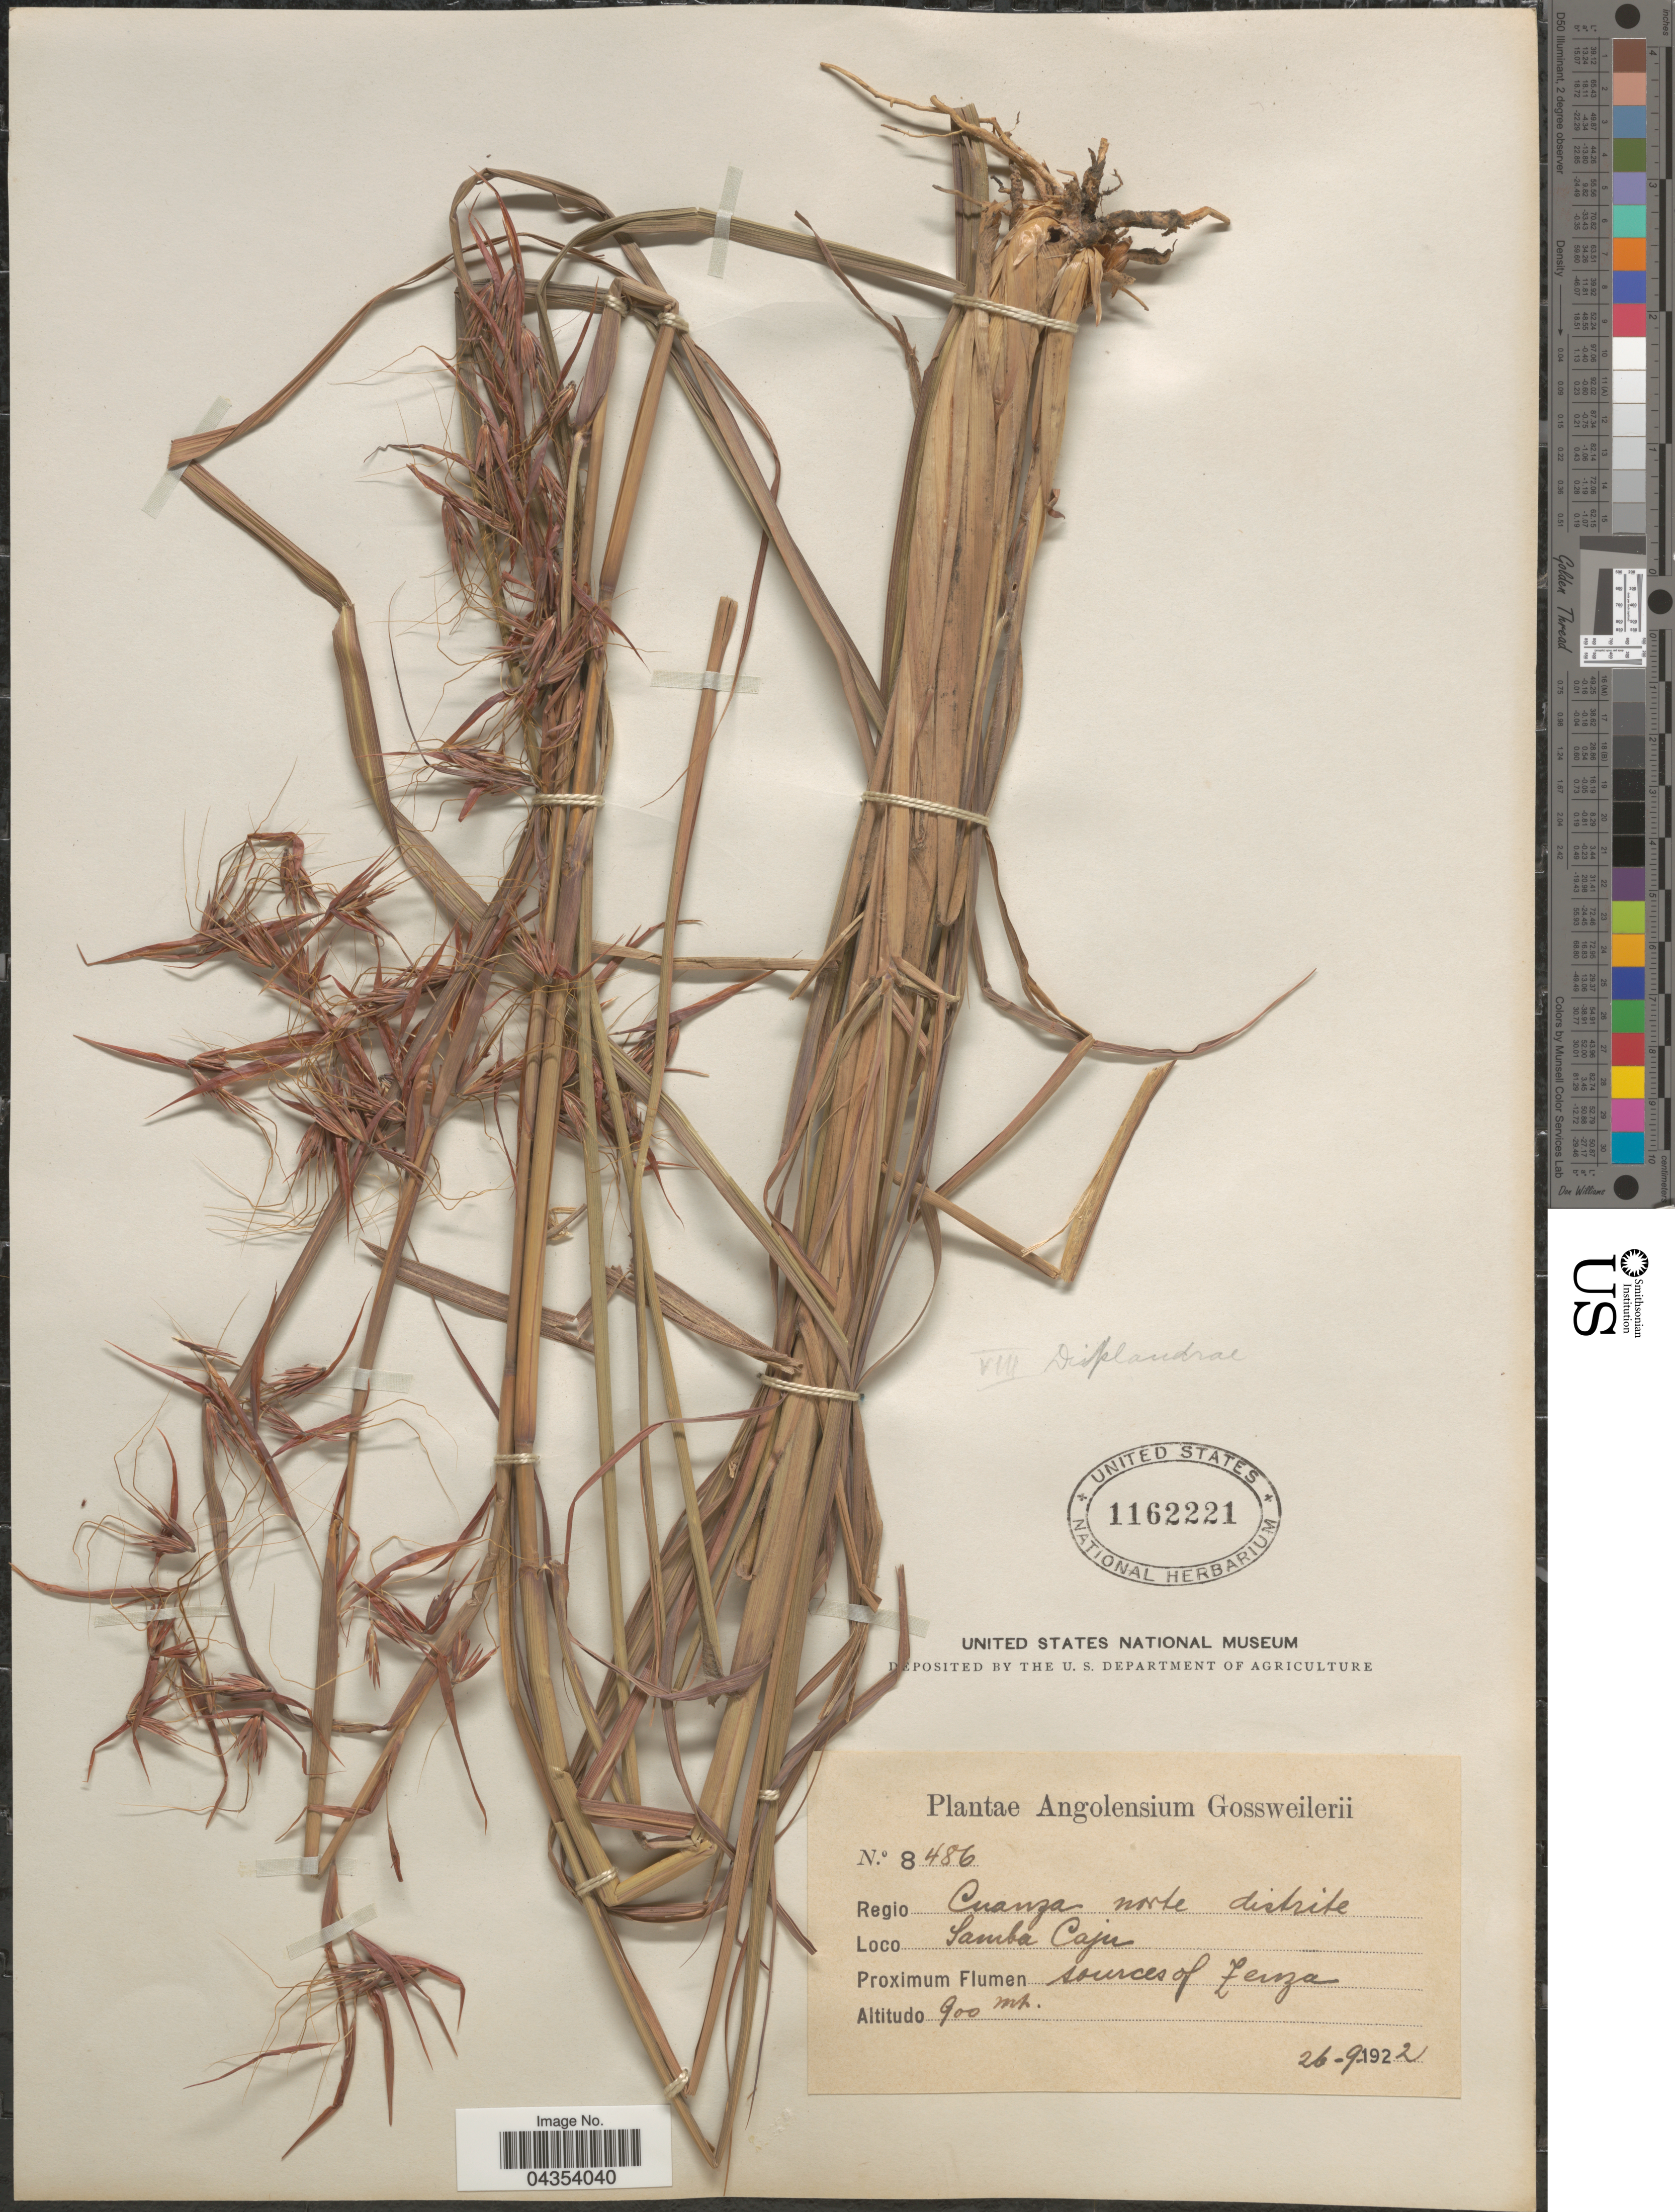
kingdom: Plantae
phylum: Tracheophyta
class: Liliopsida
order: Poales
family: Poaceae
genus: Hyparrhenia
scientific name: Hyparrhenia sp.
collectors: -. Gossweiler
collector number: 8486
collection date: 1922-09-26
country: Angola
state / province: Cuanza Norte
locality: Regio Cuanza norte distrite. Samba Caju. Proximum Flumen sources of Zenza.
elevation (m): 900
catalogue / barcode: US 1162221